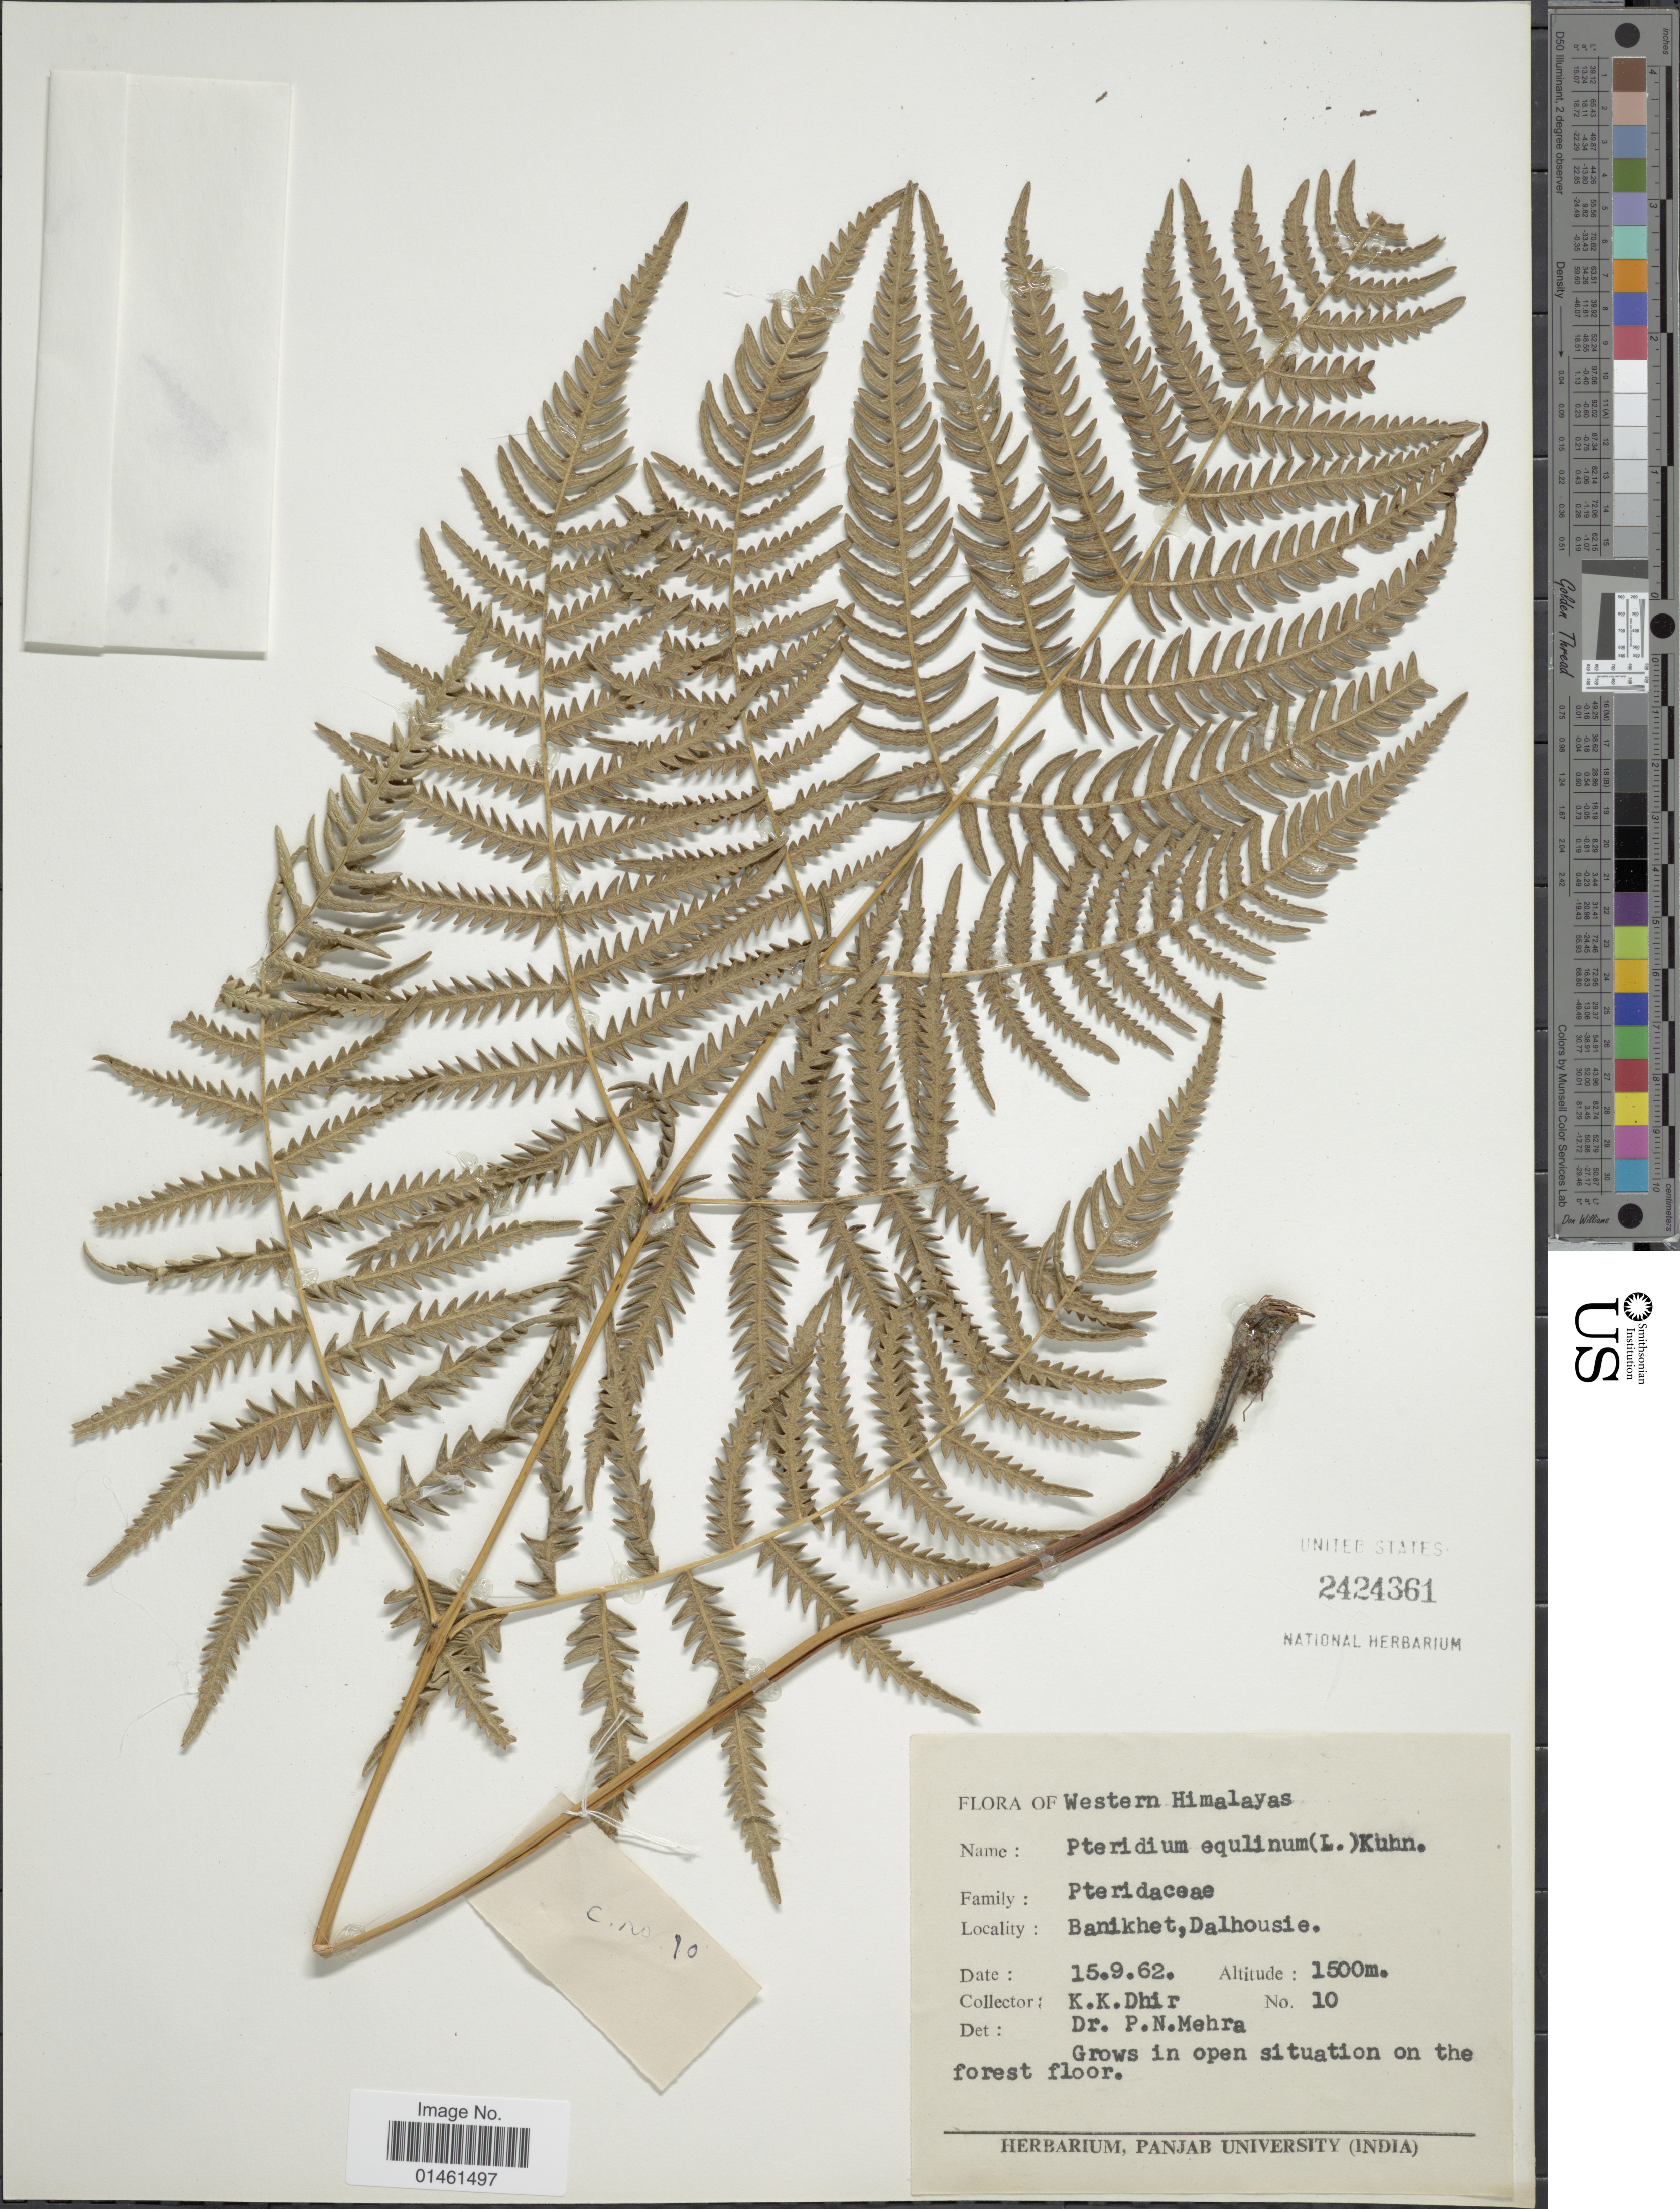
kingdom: Plantae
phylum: Tracheophyta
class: Polypodiopsida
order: Polypodiales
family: Dennstaedtiaceae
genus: Pteridium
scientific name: Pteridium aquilinum var. wightianum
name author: (J. Agardh) R.M. Tryon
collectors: K. Dhir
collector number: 10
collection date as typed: Transcribed d/m/y: 15/9/62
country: India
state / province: Himachal Pradesh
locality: Western Himalayas, Banikhet, Dalhousie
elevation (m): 1500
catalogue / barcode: US 2424361